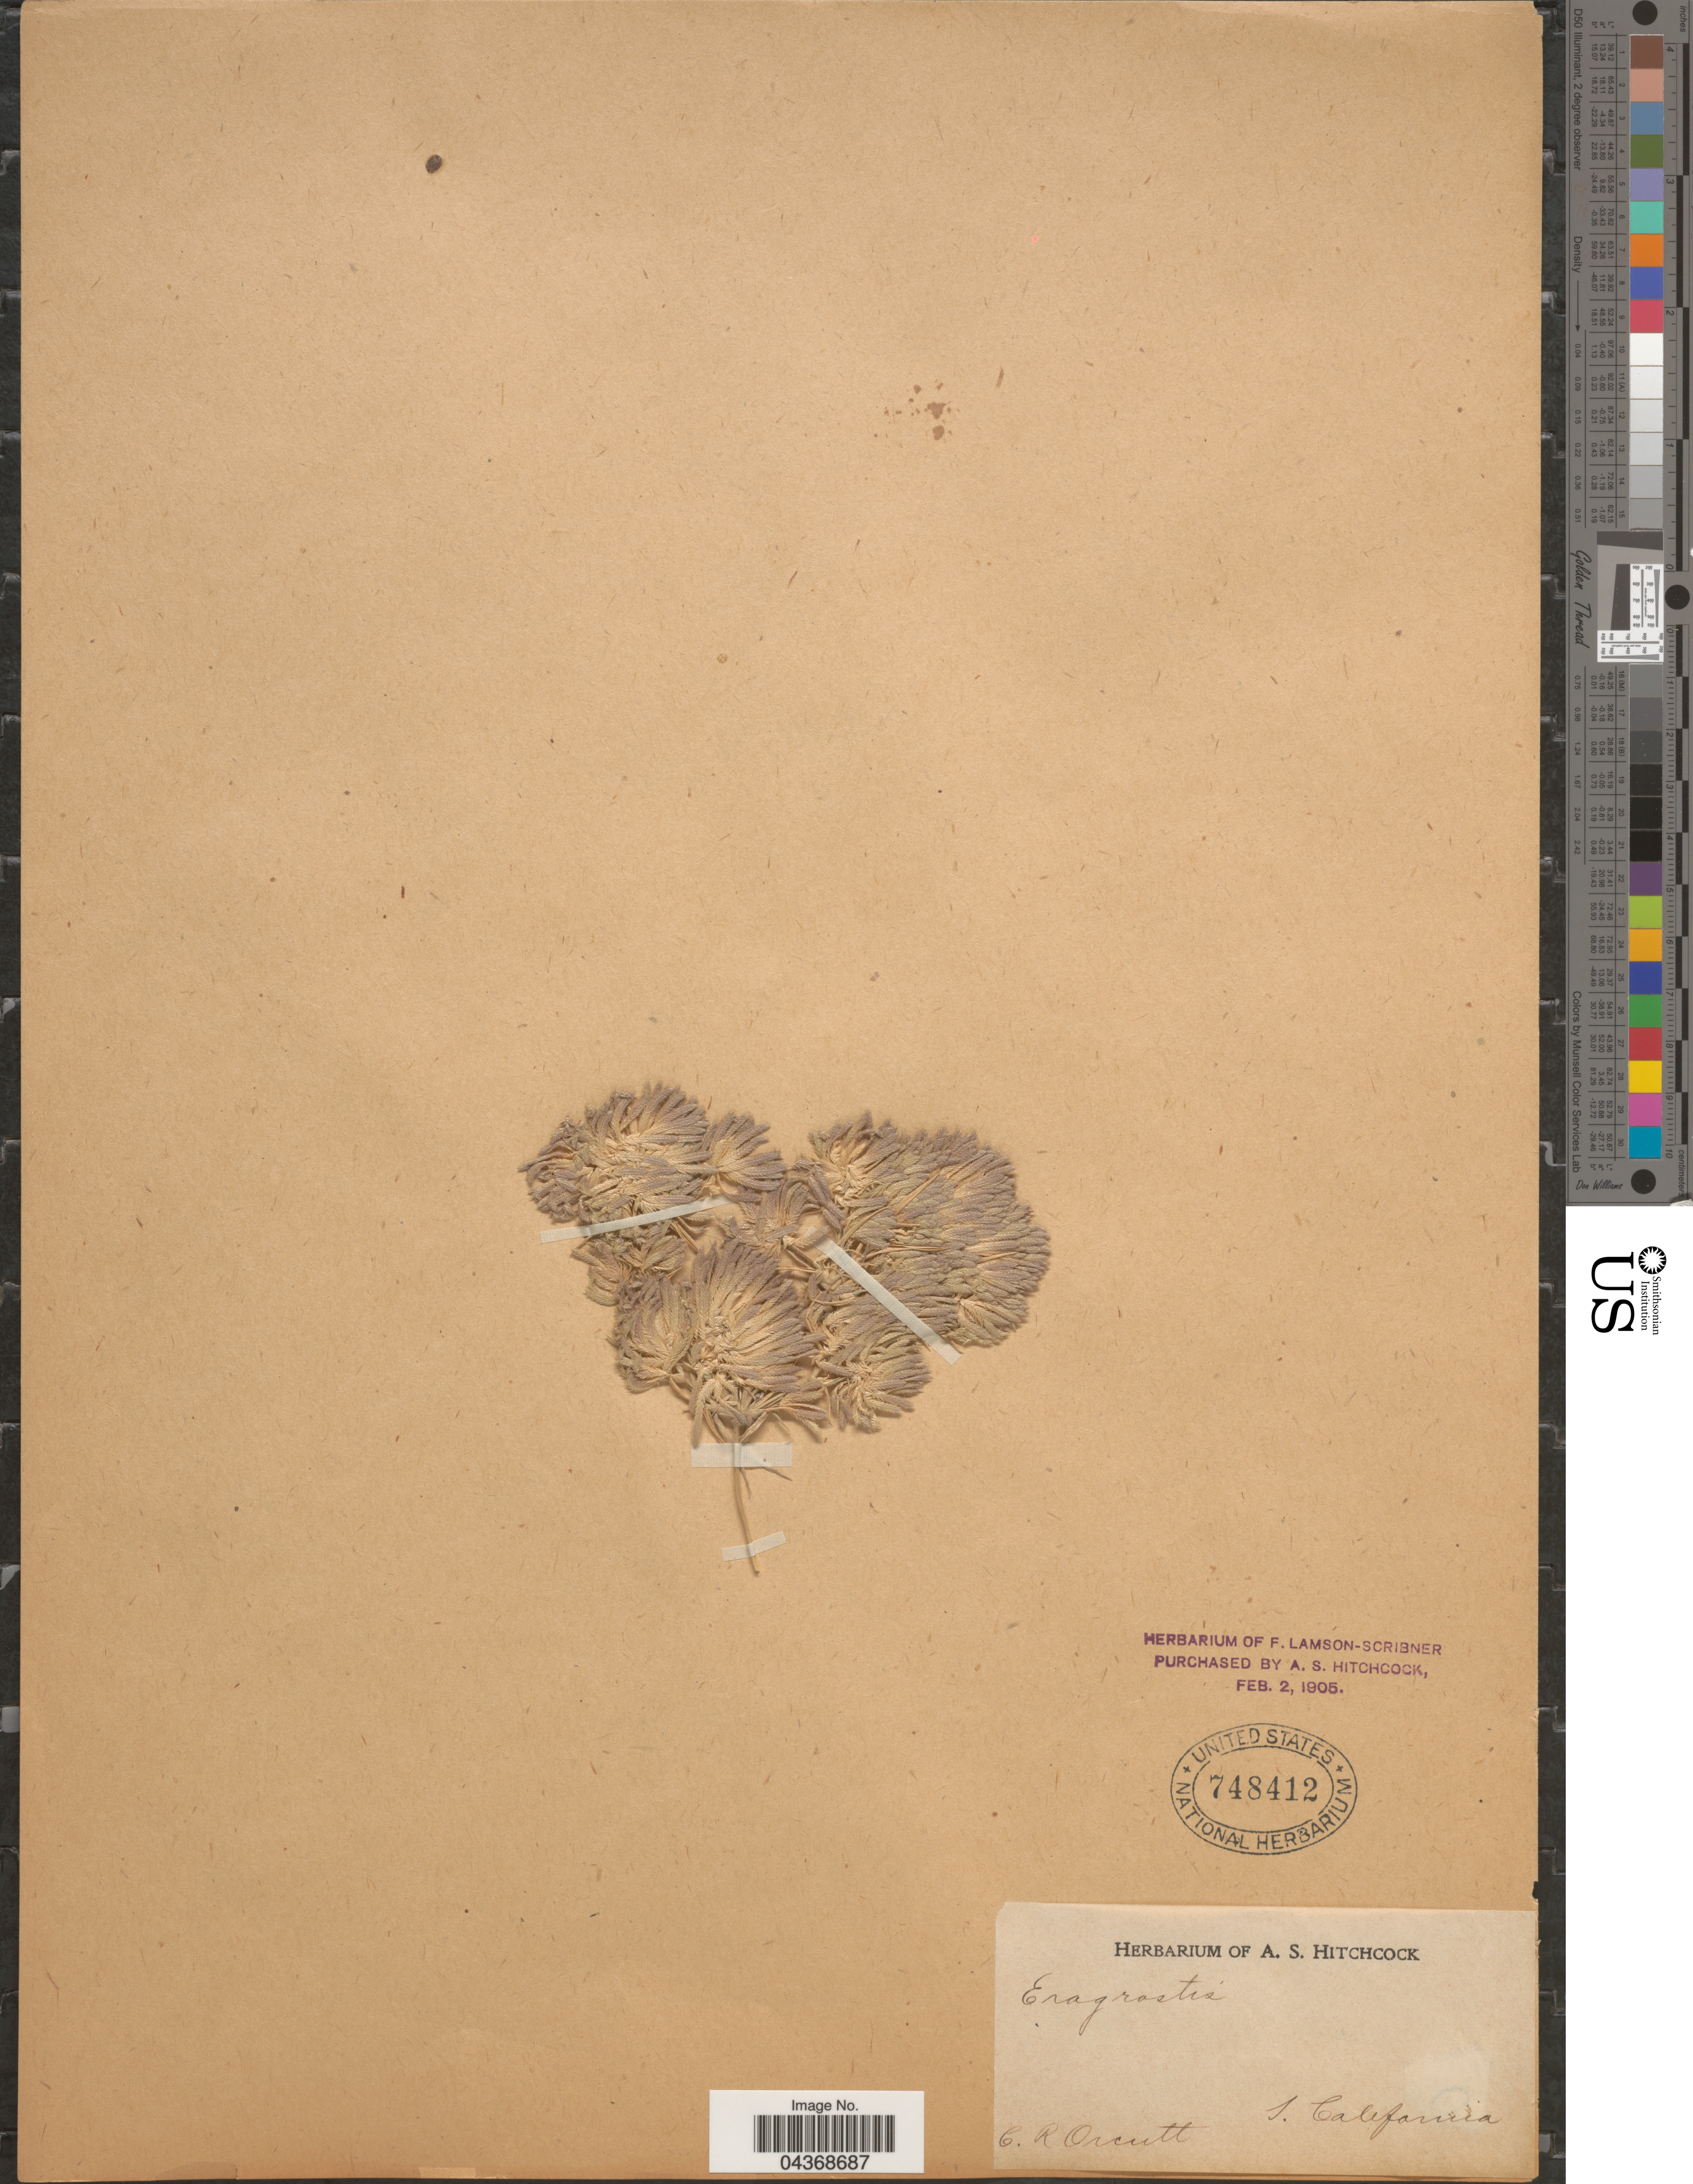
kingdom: Plantae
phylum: Tracheophyta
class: Liliopsida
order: Poales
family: Poaceae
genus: Eragrostis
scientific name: Eragrostis hypnoides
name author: (Lam.) Britton, Stearns & Poggenb.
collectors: C. R. Orcutt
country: United States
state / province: California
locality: S. California.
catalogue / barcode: US 748412